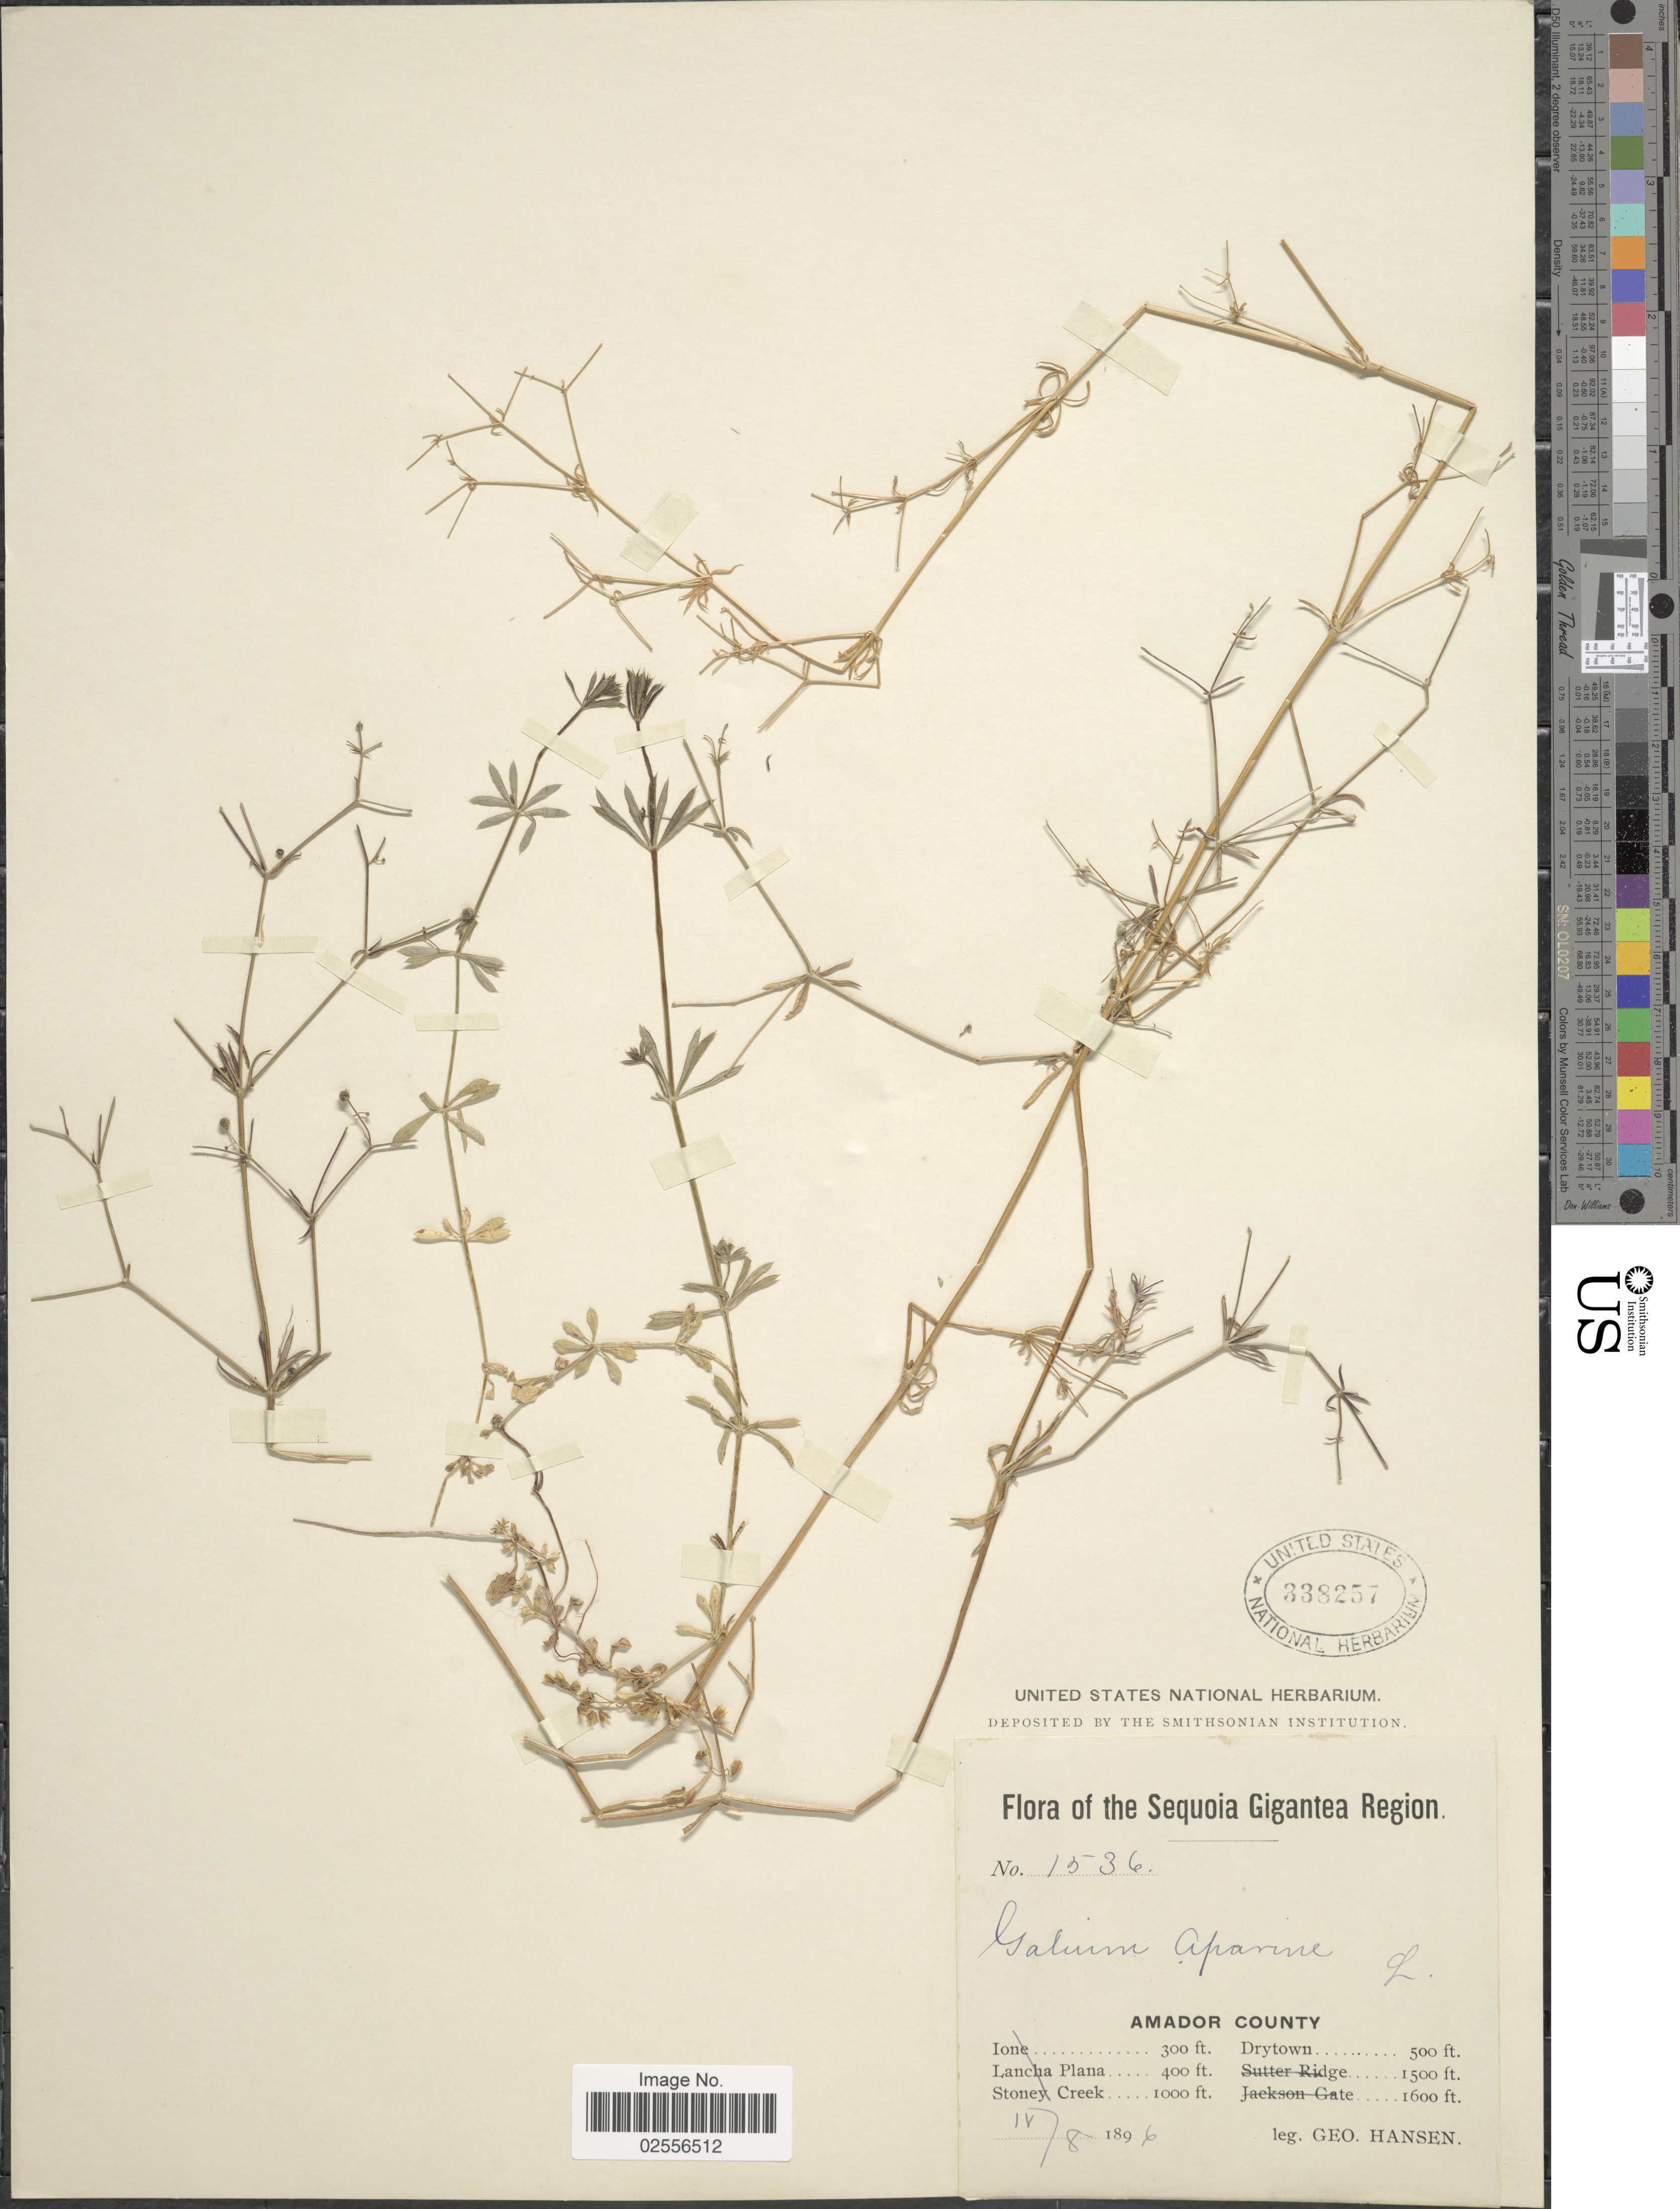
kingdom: Plantae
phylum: Tracheophyta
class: Magnoliopsida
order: Gentianales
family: Rubiaceae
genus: Galium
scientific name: Galium aparine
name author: L.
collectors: G. Hansen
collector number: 1536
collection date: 1896-04-08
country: United States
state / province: California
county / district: Amador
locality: The Sequoia Gigantea Region, Amador County, Drytown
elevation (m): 152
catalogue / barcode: US 338257